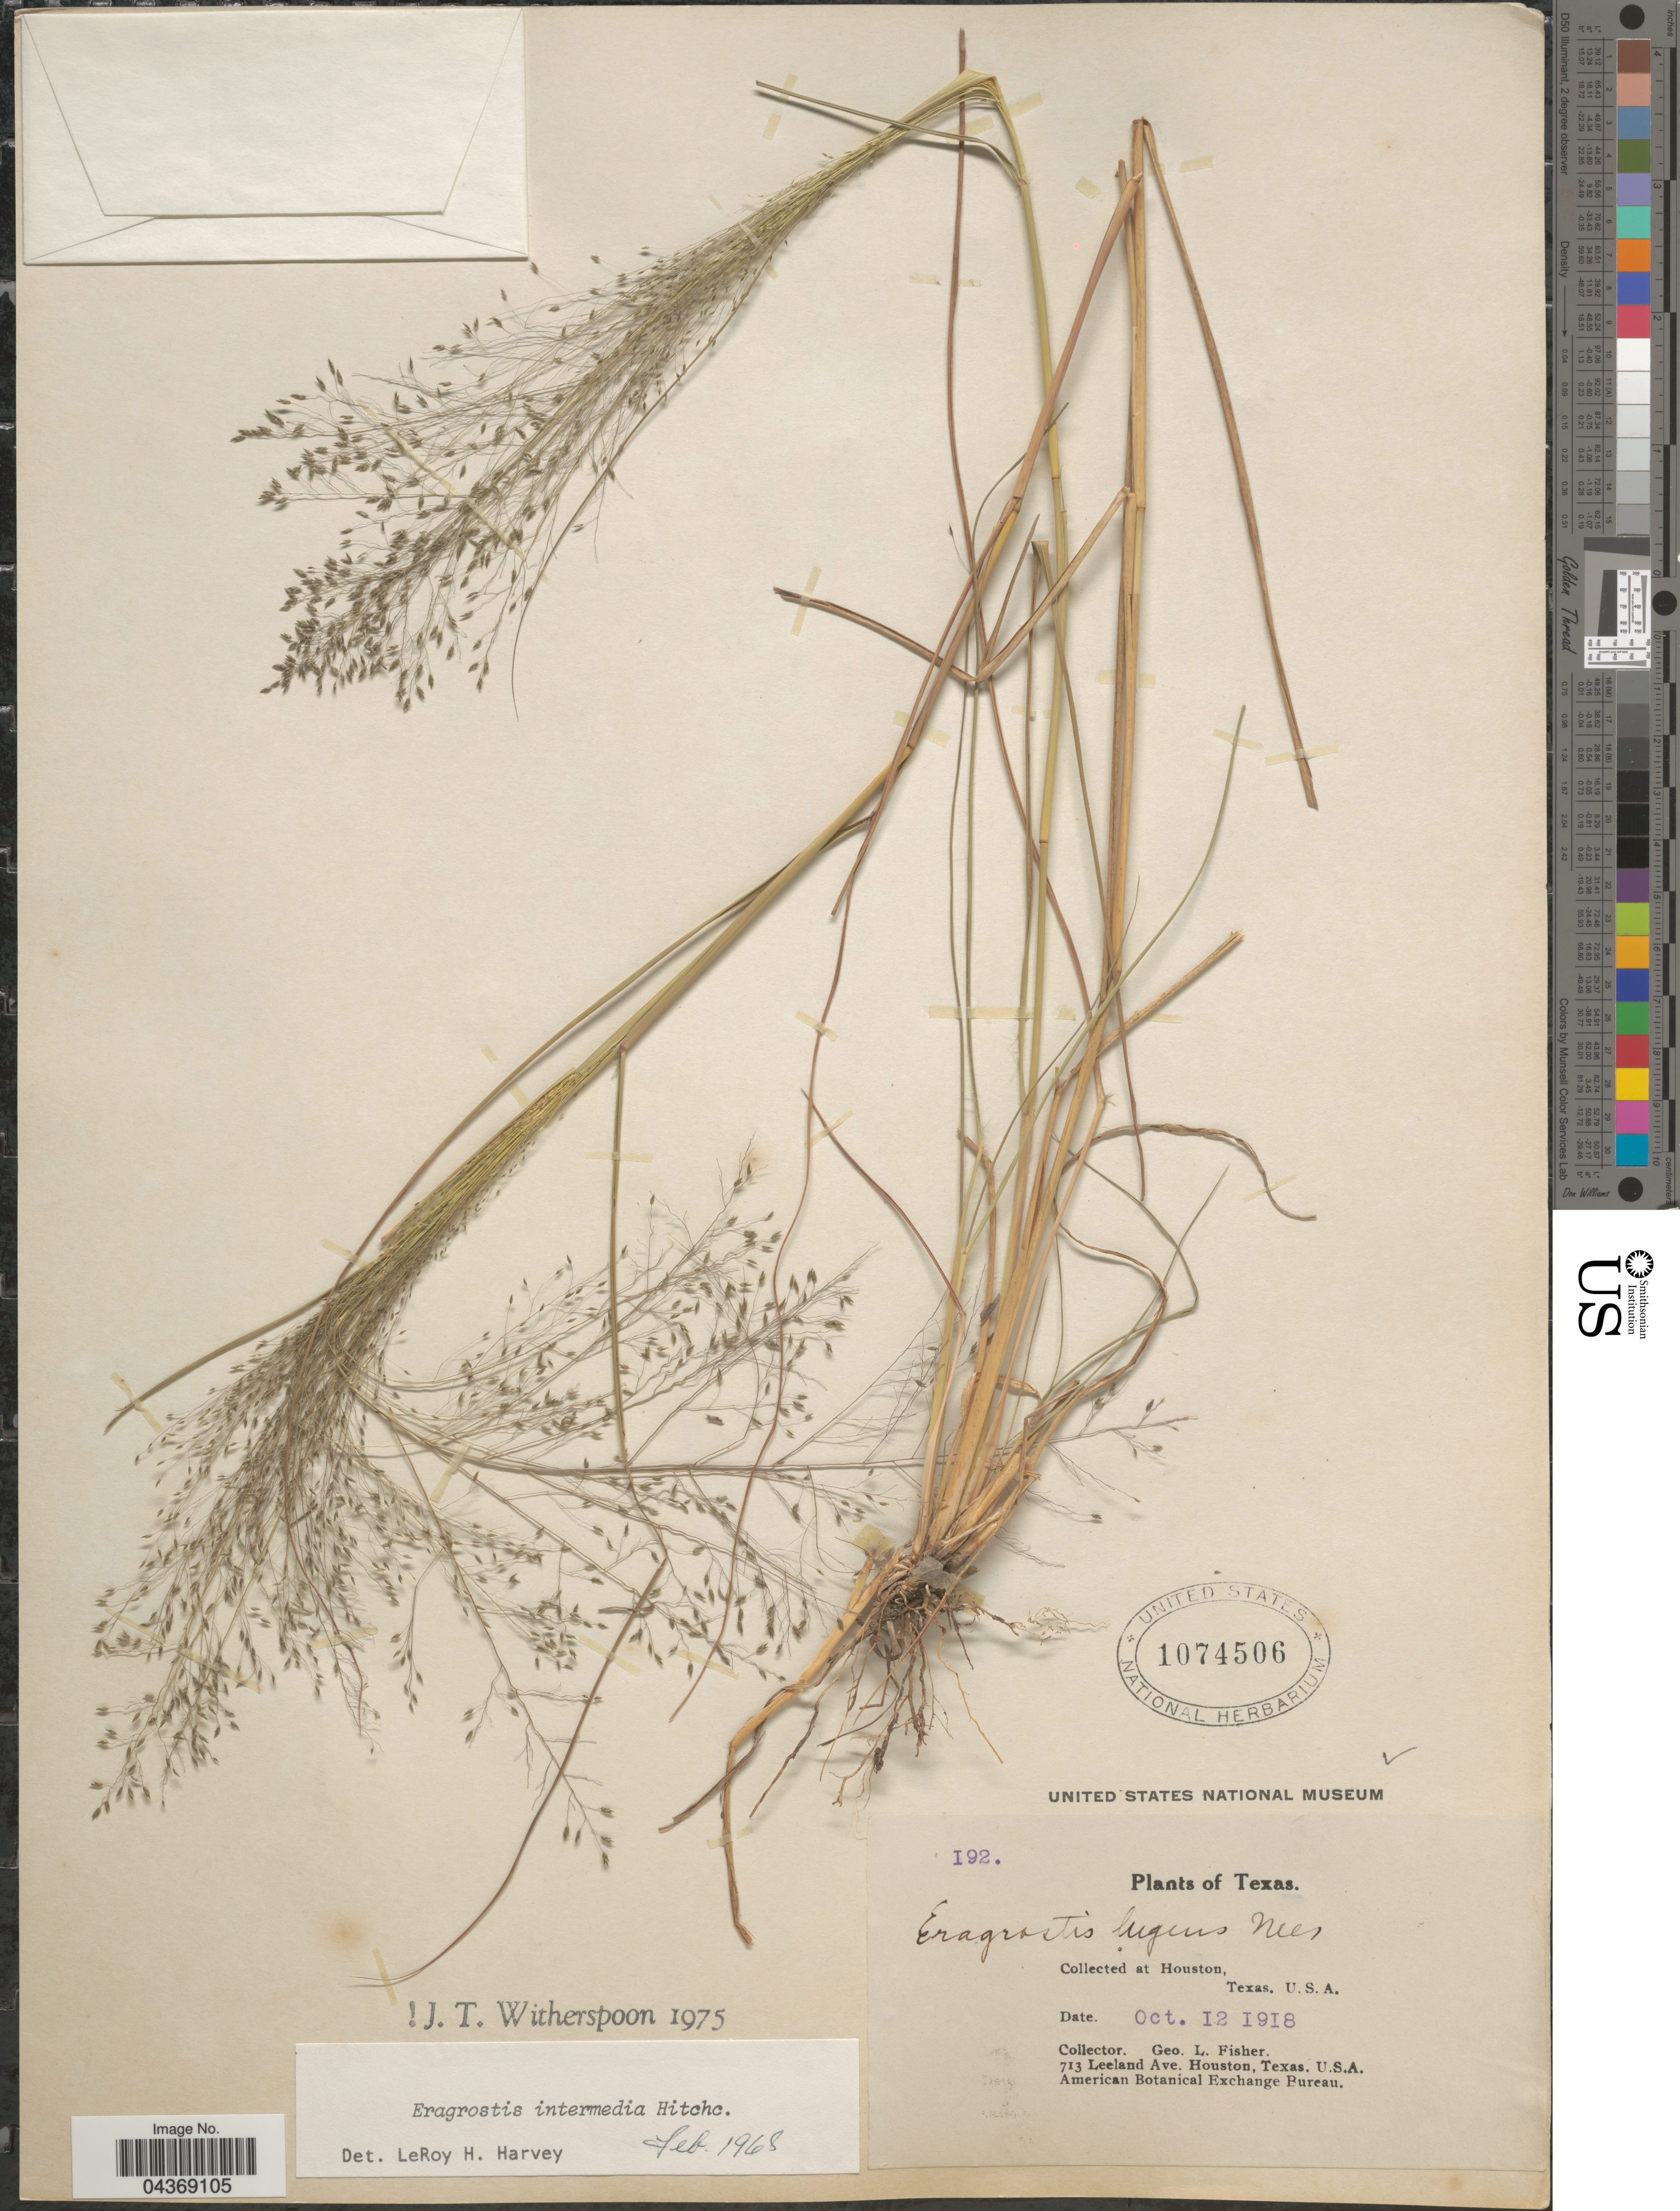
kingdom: Plantae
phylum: Tracheophyta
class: Liliopsida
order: Poales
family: Poaceae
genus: Eragrostis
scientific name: Eragrostis intermedia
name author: Hitchc.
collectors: G. L. Fisher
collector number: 192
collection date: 1918-10-12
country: United States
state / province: Texas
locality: At Houston.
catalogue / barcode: US 1074506